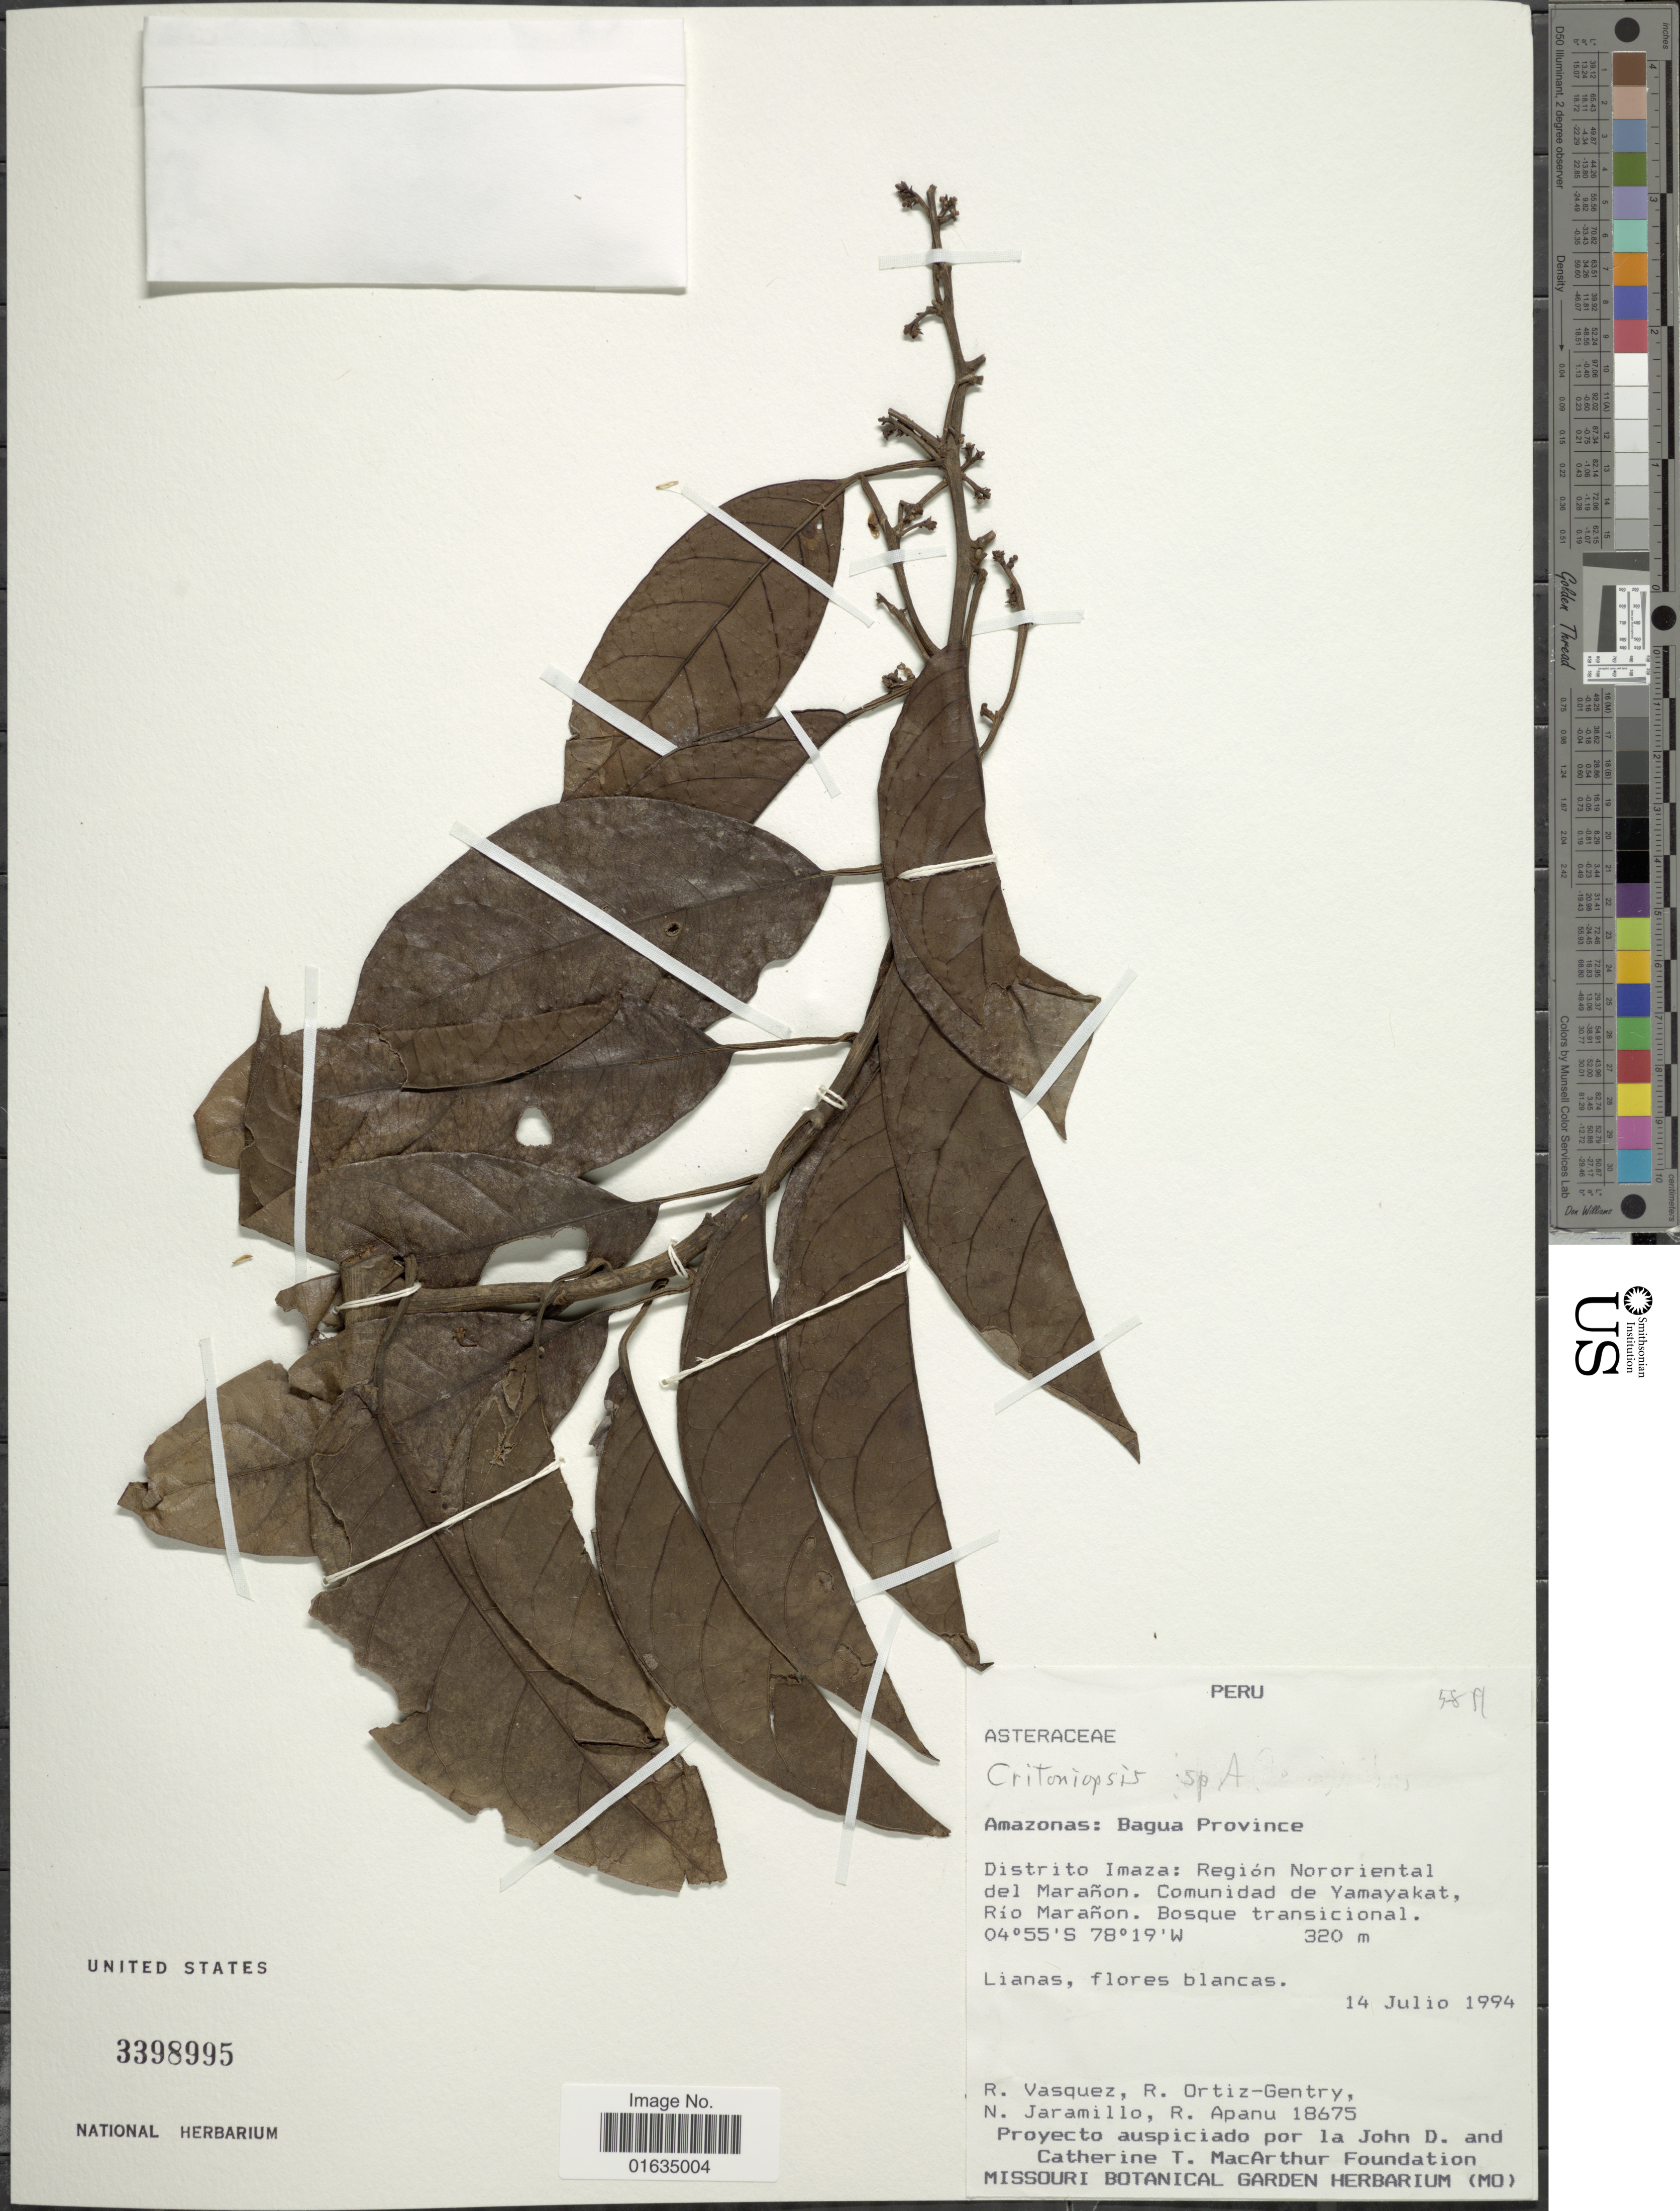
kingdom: Plantae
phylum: Tracheophyta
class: Magnoliopsida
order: Asterales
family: Asteraceae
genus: Critoniopsis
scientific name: Critoniopsis sp.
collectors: R. Vasquez, R. Ortiz-Gentry, N. Jaramillo & R. Apanu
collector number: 18675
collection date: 1994-07-14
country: Peru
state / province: Amazonas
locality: Bagua Province, Distrito Imaza, Region Nororiental del Maranon, Comunidad de Yamayakat, Rio Maranon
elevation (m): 320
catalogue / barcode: US 3398995